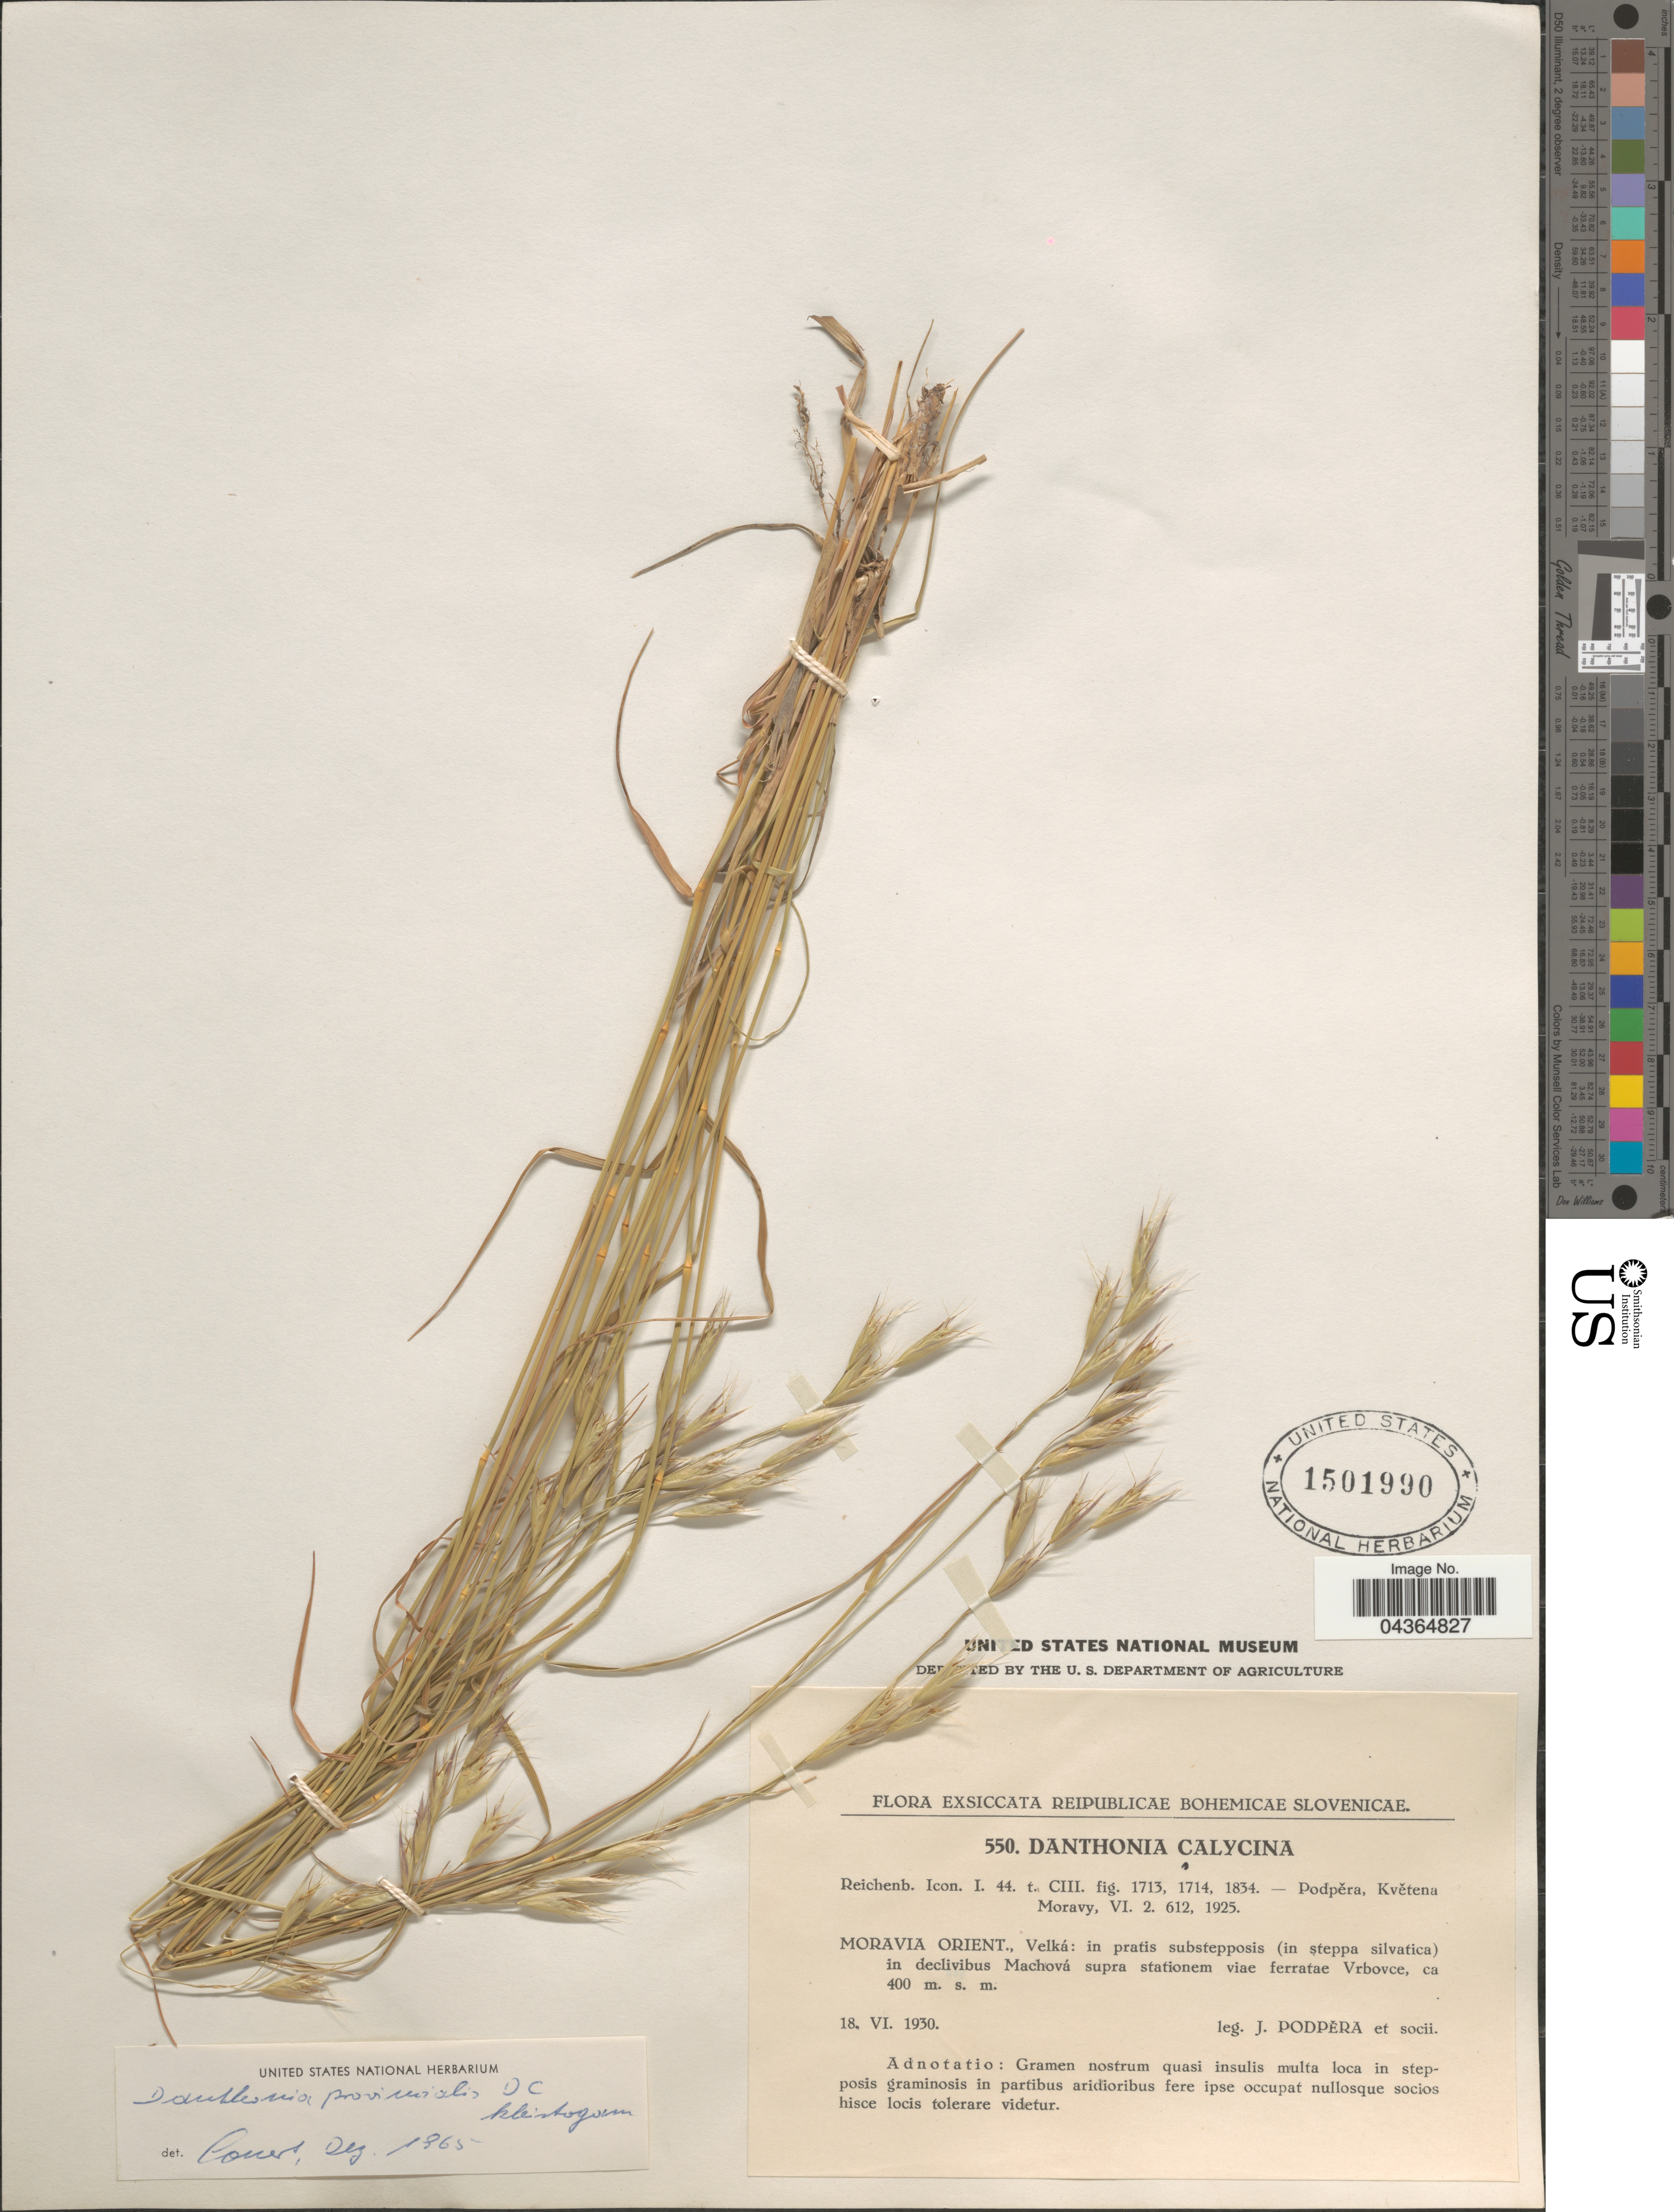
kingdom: Plantae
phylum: Tracheophyta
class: Liliopsida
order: Poales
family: Poaceae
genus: Danthonia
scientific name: Danthonia alpina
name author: Vest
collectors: J. Podpera & et al.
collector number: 550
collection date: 1930-06-18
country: Czechia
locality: Reipublicae Bohemicae Slovenicae. Moravia Orient., Velká; in pratis substepposis (in steppa silvatica) in declivibus Machová supra stationem viae ferratae Vrbovce.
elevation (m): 400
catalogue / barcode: US 1501990